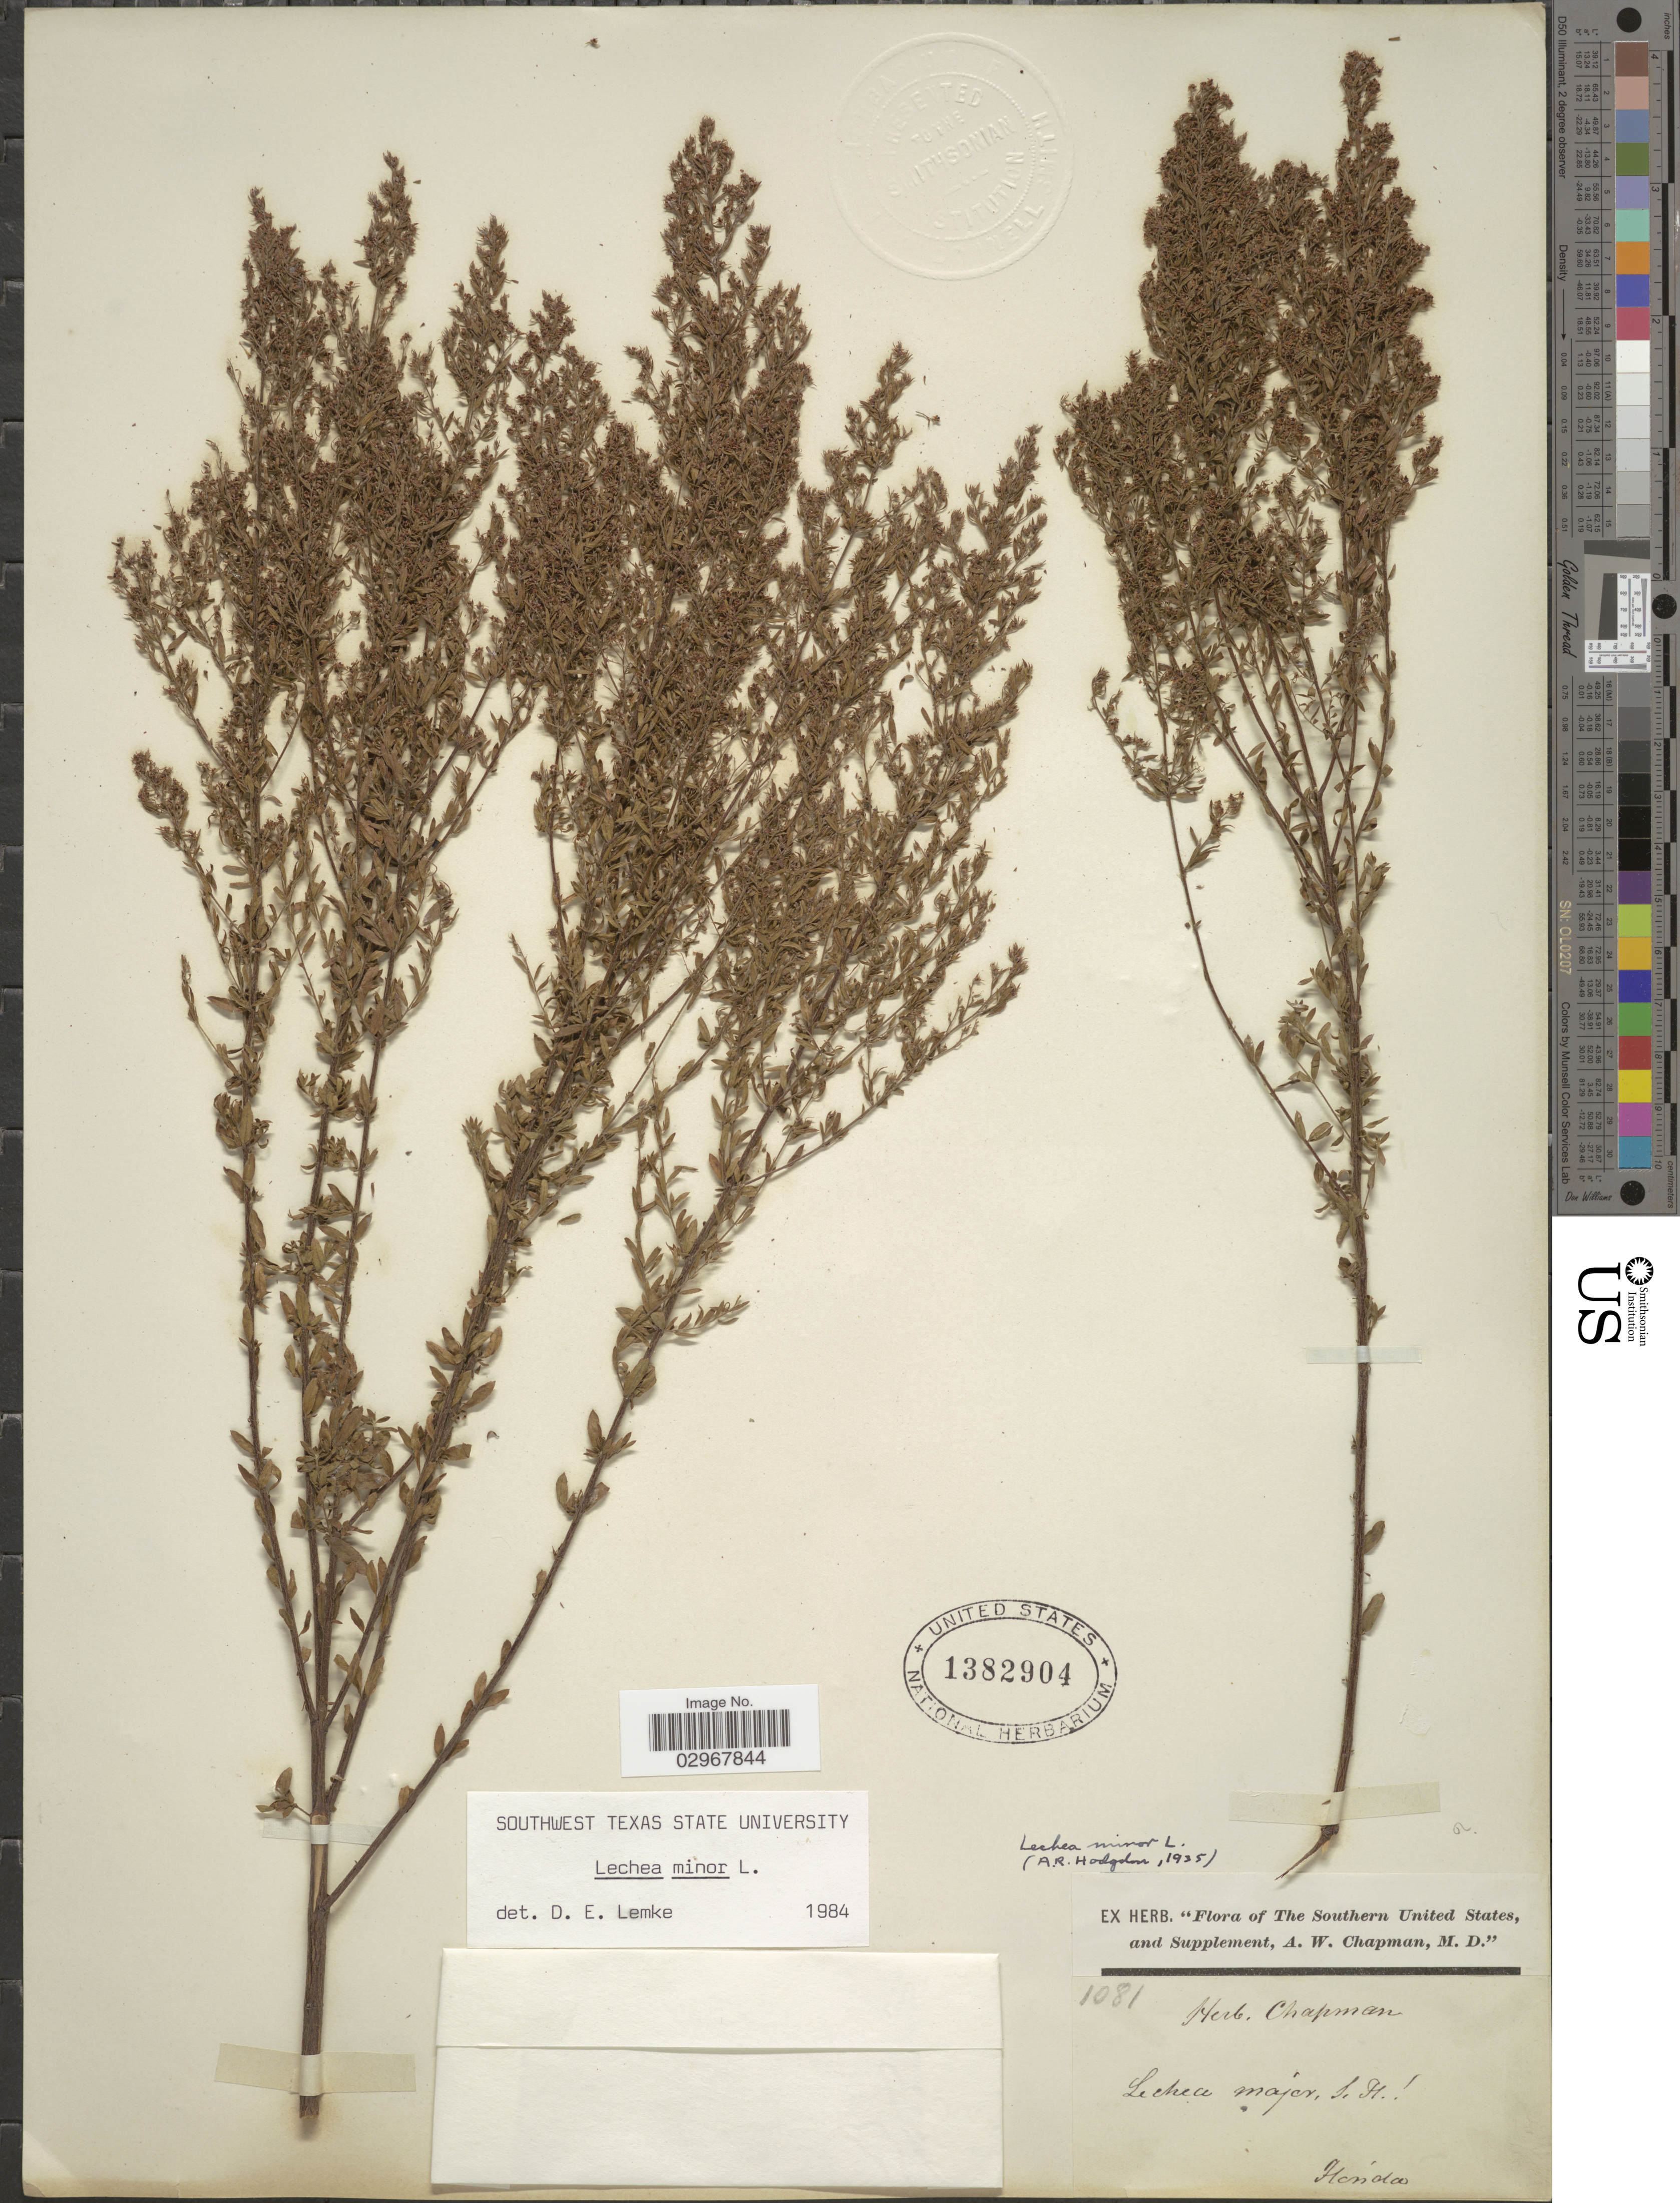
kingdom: Plantae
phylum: Tracheophyta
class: Magnoliopsida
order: Malvales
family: Cistaceae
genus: Lechea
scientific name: Lechea minor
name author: L.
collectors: ex herb. Chapman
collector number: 1081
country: United States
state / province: Florida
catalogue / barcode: US 1382904